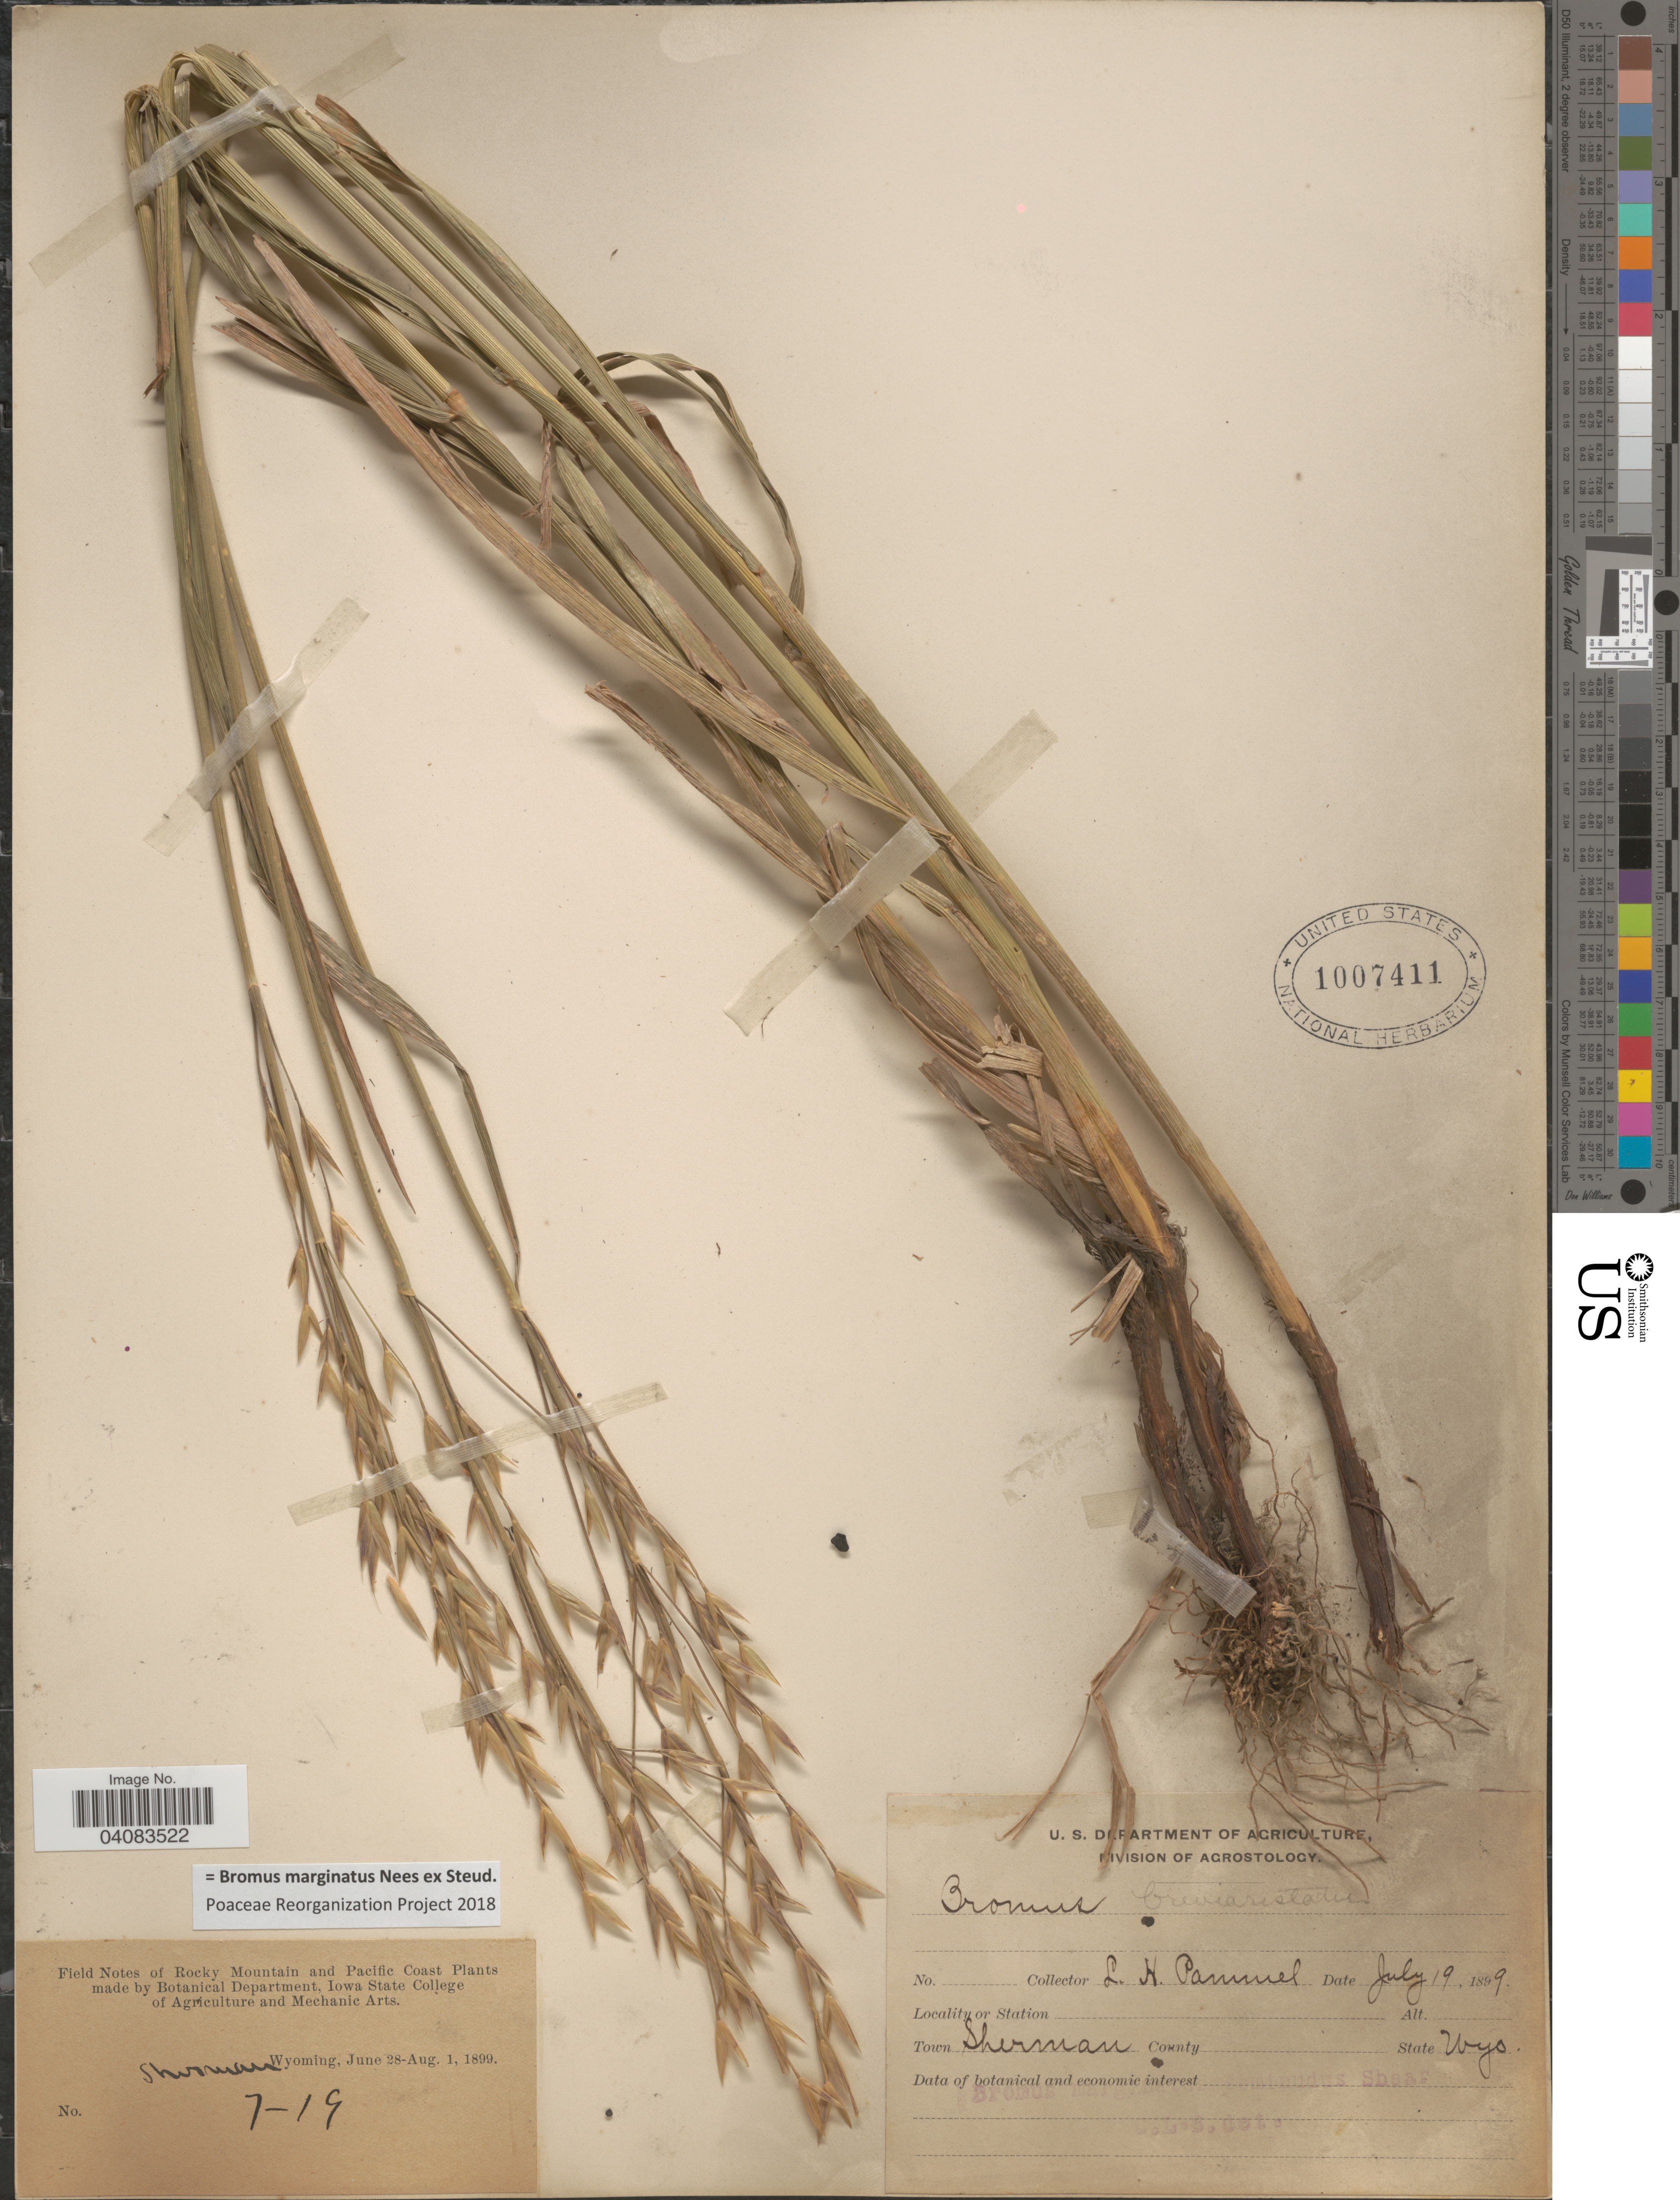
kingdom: Plantae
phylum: Tracheophyta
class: Liliopsida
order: Poales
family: Poaceae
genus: Bromus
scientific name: Bromus marginatus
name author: Nees ex Steud.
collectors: L. Pammel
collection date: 1899-07-19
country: United States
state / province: Wyoming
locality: Town Sherman. Rocky Mountain and Pacific Coast.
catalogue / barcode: US 1007411